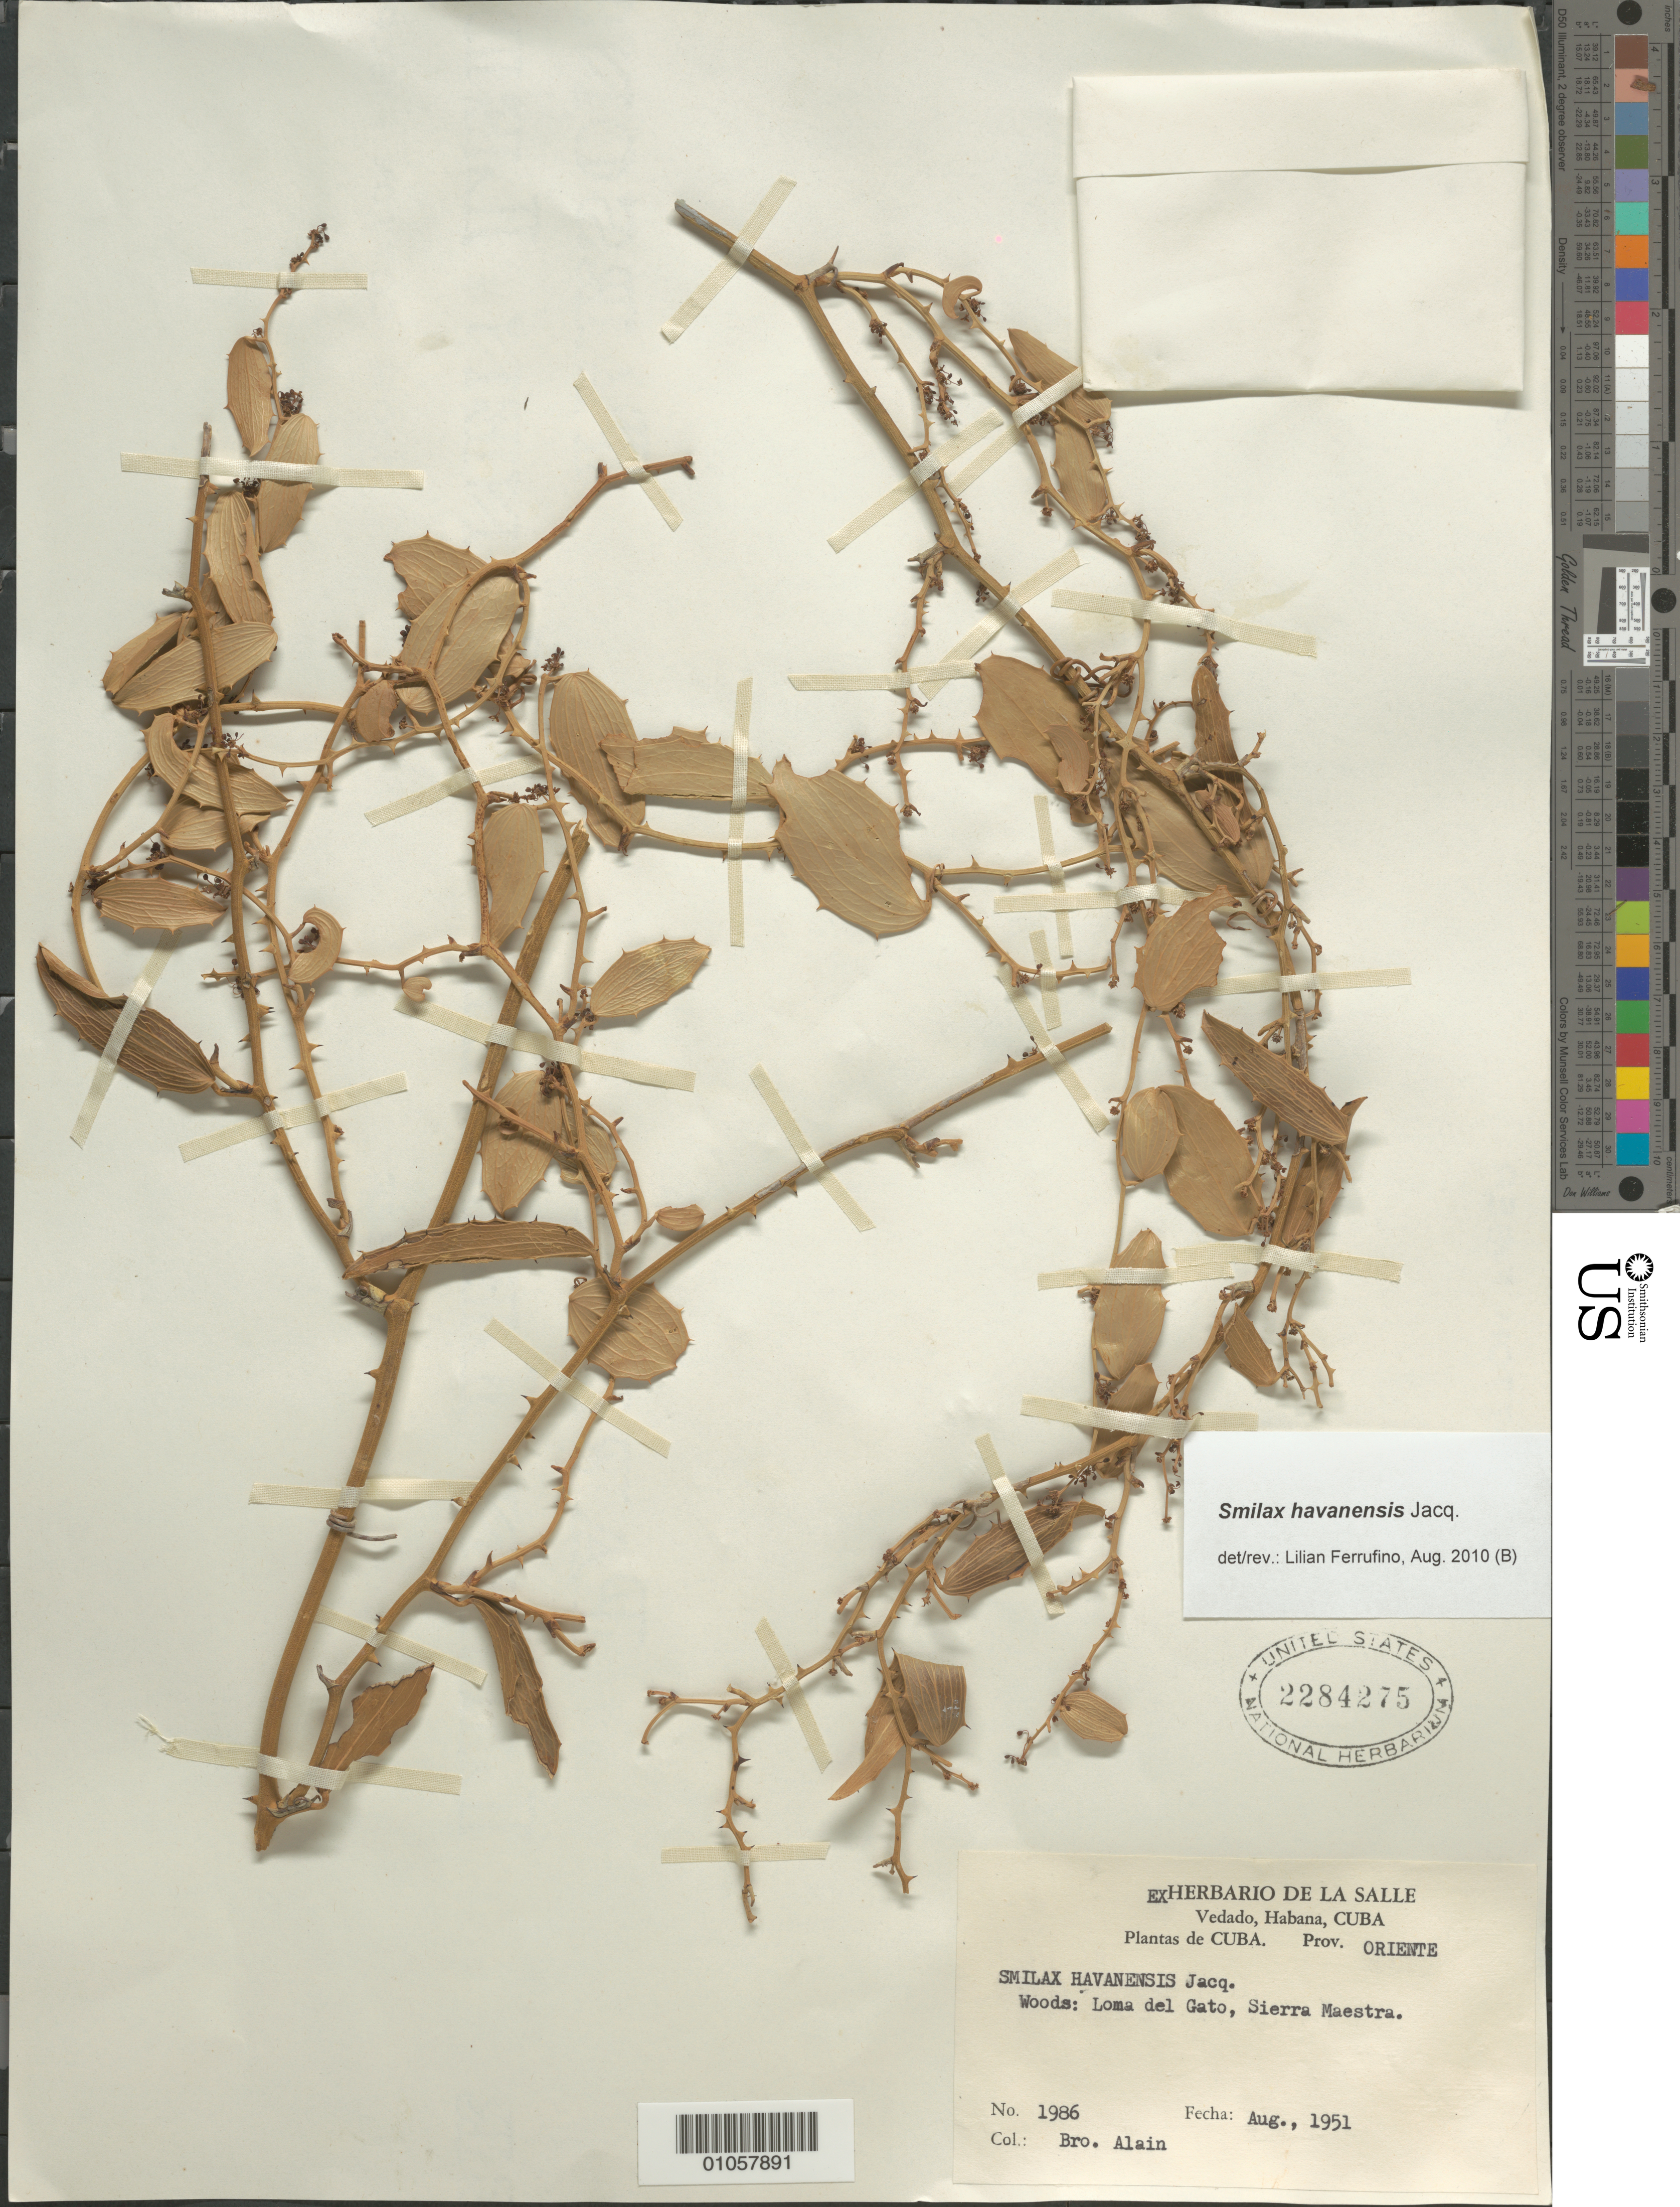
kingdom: Plantae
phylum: Tracheophyta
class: Liliopsida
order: Liliales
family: Smilacaceae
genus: Smilax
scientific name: Smilax havanensis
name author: Jacq.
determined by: Ferrufino, L., (USJ), Herbario Universidad de Costa Rica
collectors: A. H. Liogier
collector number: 1986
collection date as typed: Aug 1951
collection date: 1959-08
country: Cuba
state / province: Oriente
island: Cuba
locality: Loma del Gato, Sierra Maestra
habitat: Woods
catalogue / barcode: US 2284275